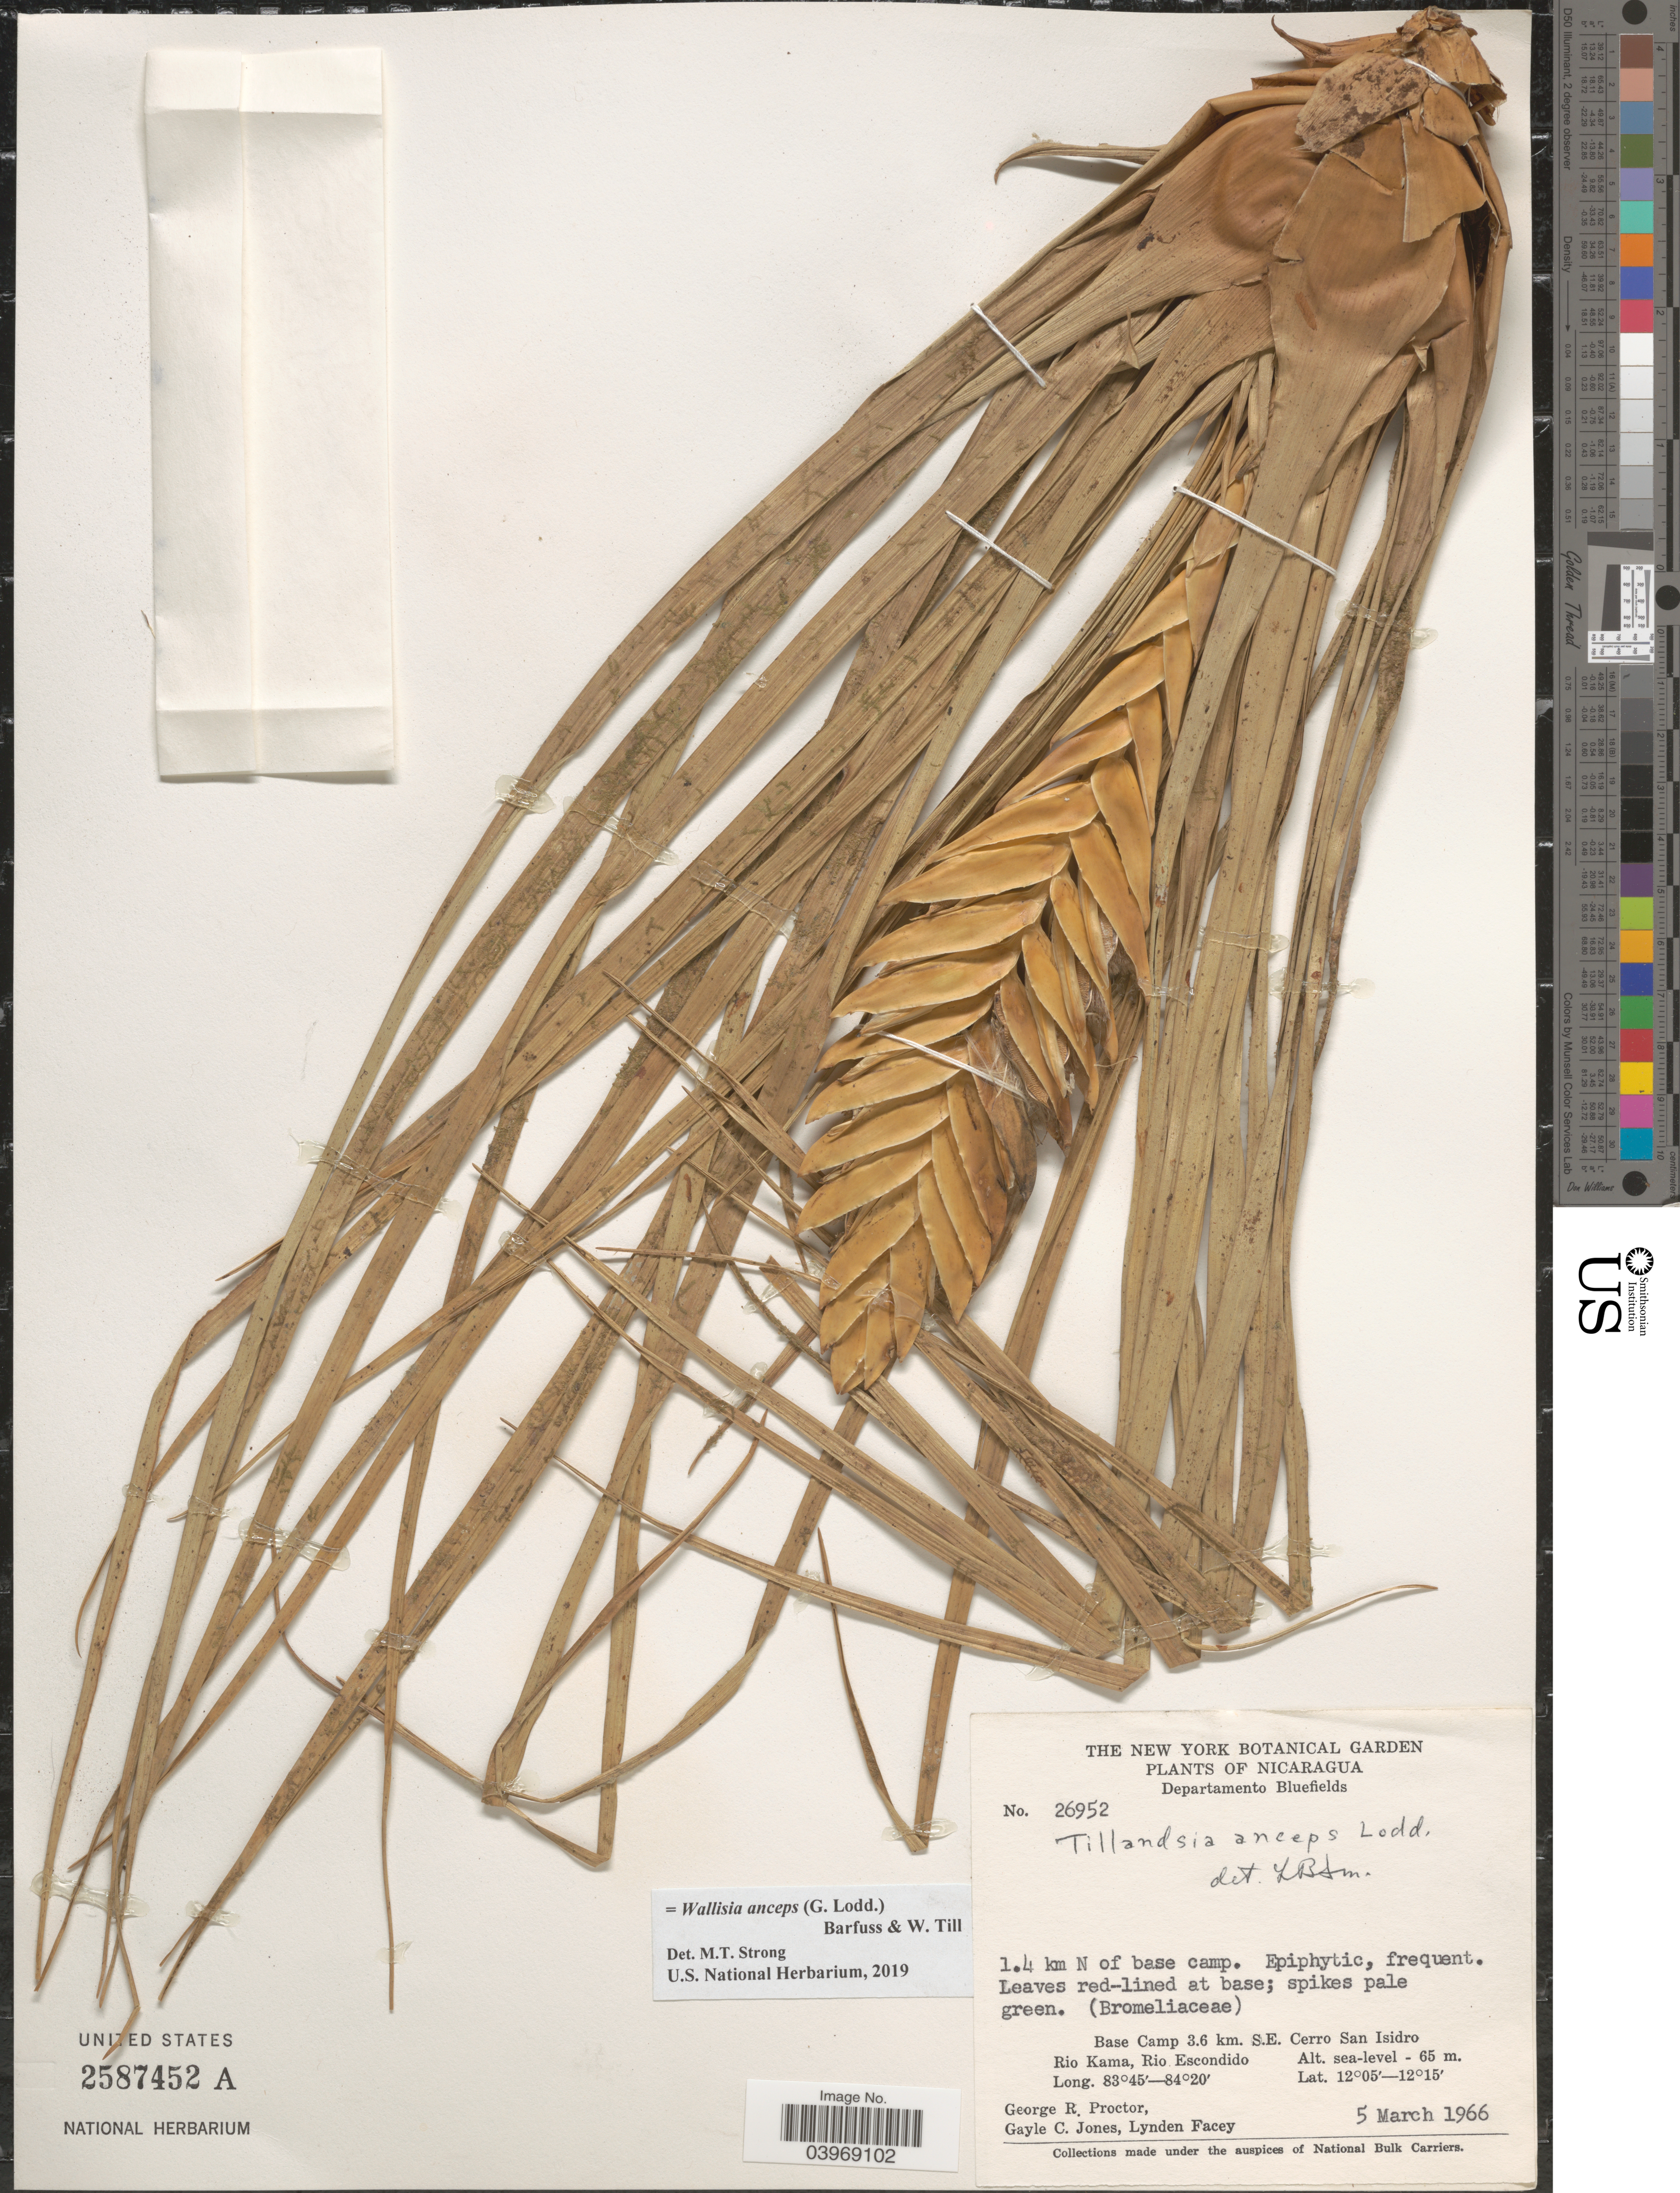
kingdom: Plantae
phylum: Tracheophyta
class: Liliopsida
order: Poales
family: Bromeliaceae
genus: Wallisia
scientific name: Wallisia anceps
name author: (G. Lodd.) Barfuss & W. Till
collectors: G. R. Proctor, G. C. Jones & L. Facey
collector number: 26952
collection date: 1966-03-05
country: Nicaragua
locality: Departamento Bluefields. 1.4 km N of base camp. Base Camp 3.6 km. S.E. Cerro San Isidro. Rio Kama, Rio Escondido.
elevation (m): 0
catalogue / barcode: US 2587452A